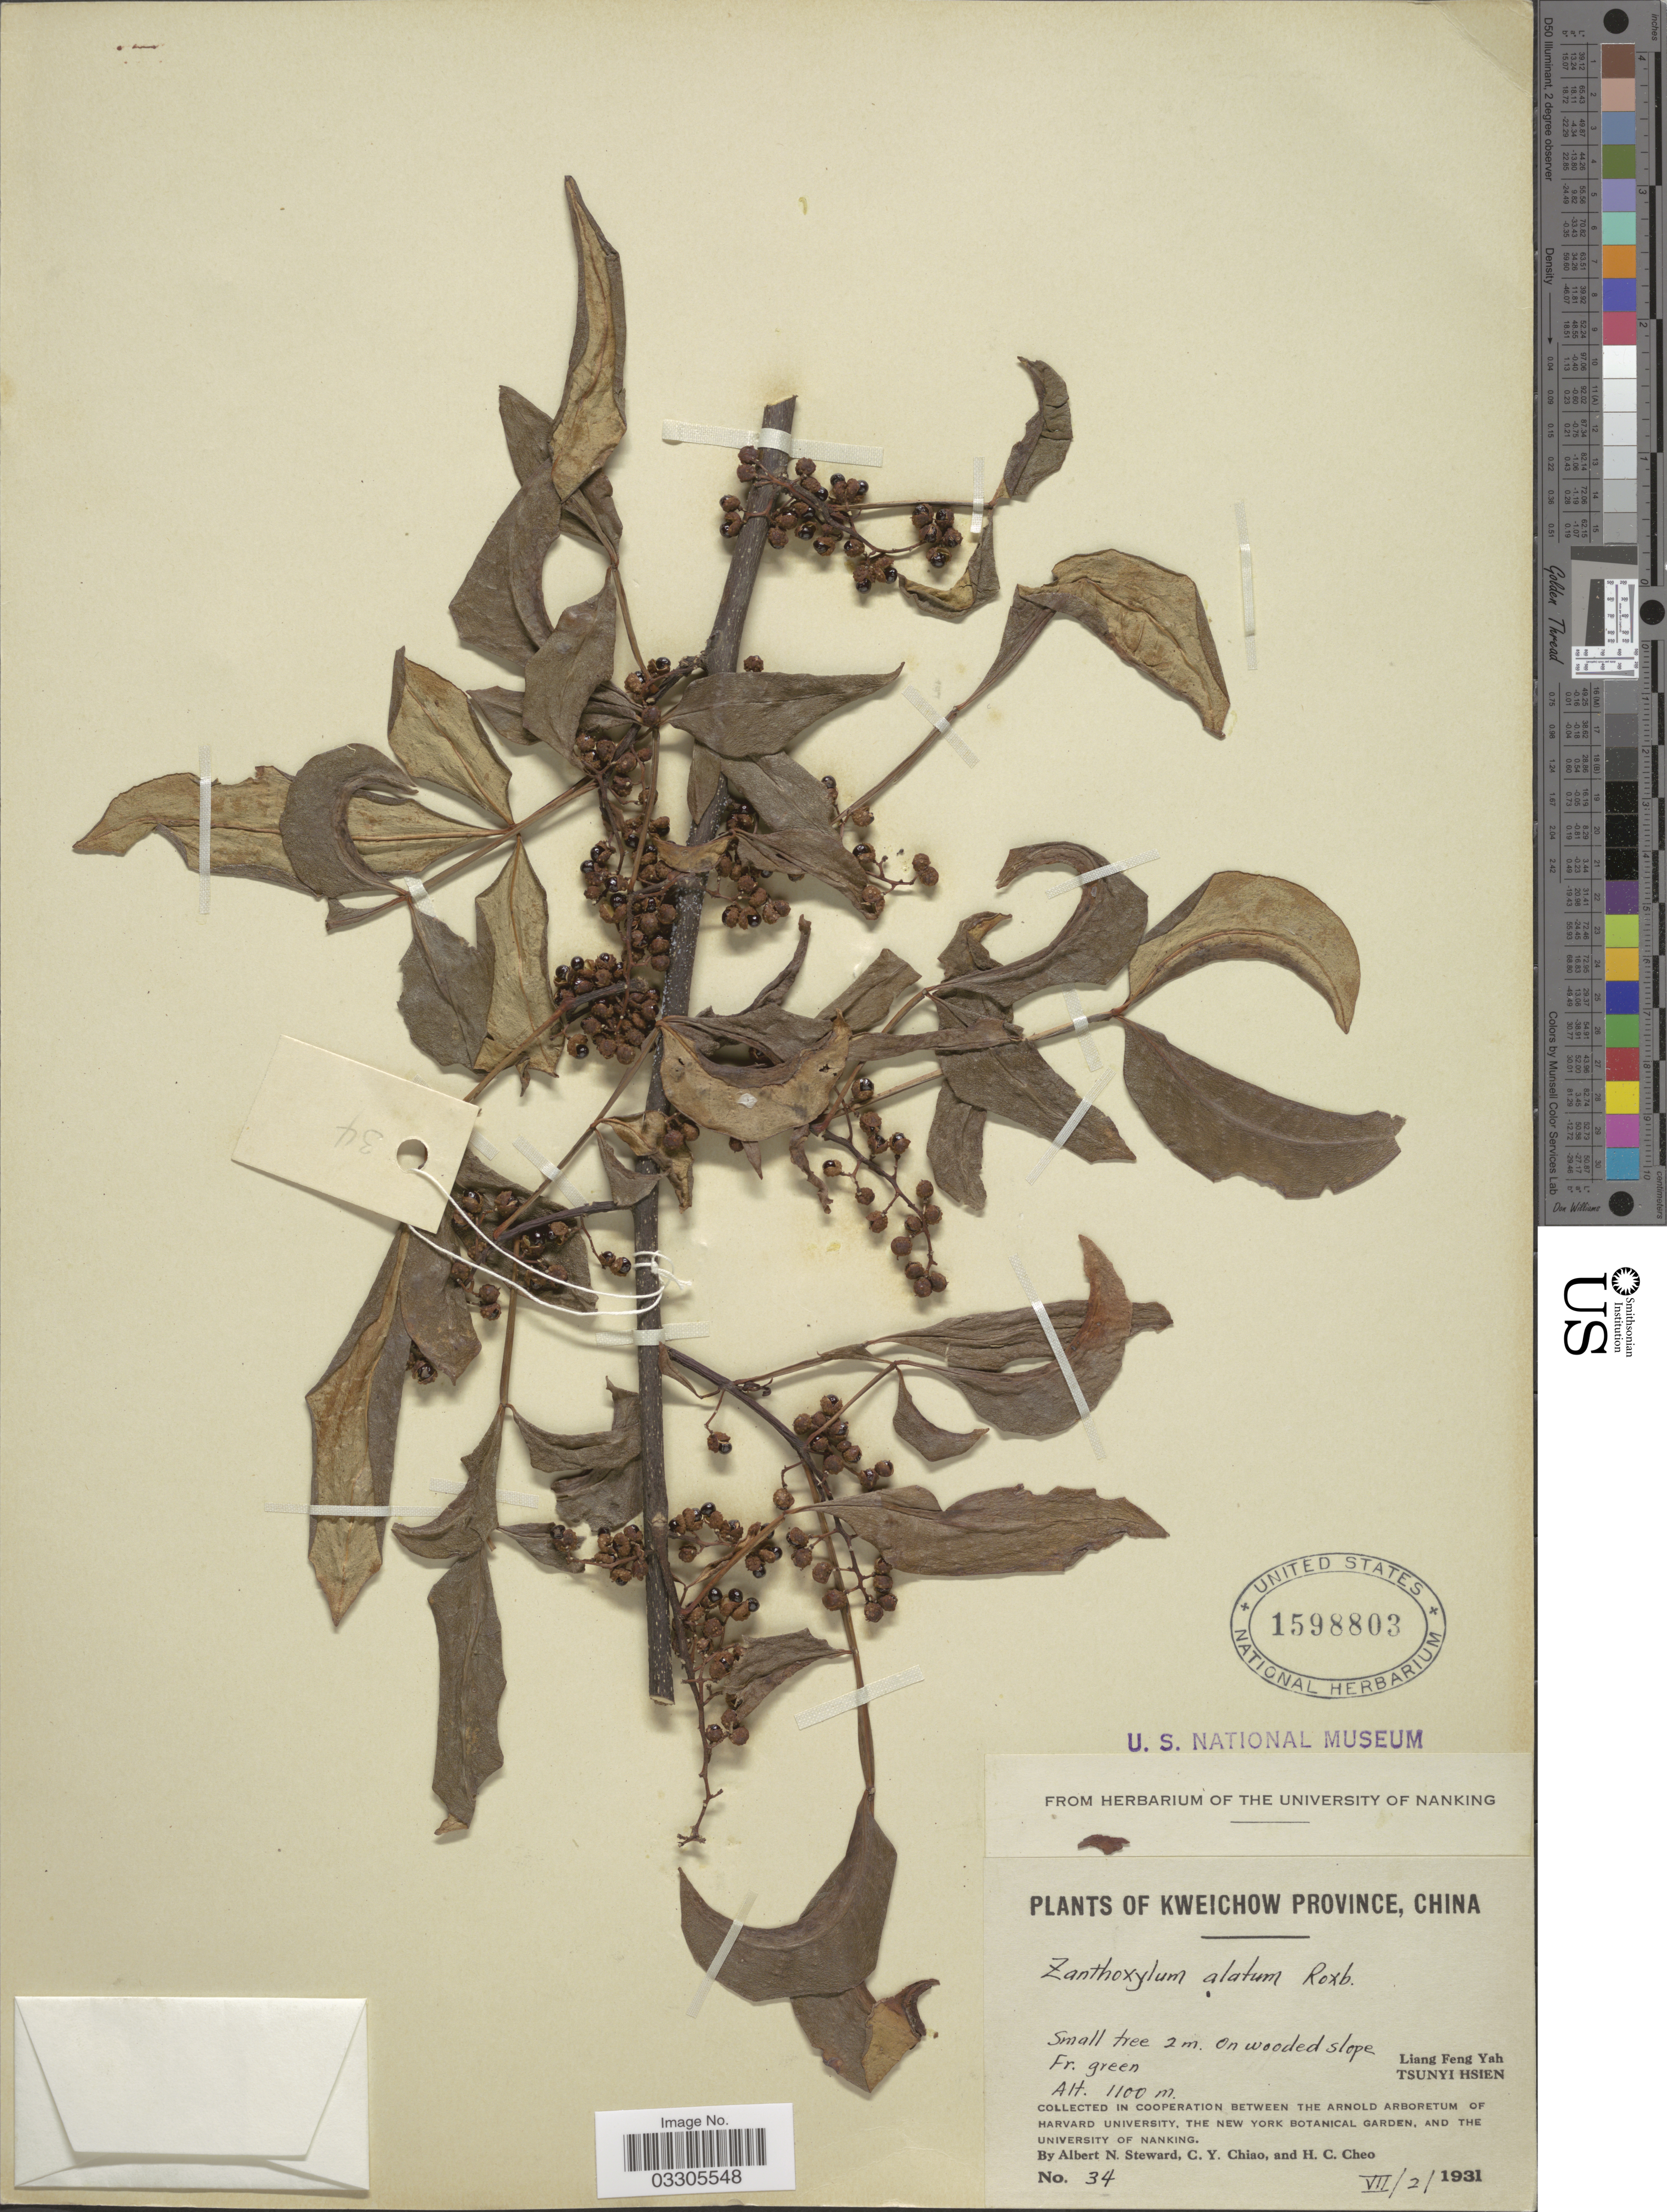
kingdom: Plantae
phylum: Tracheophyta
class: Magnoliopsida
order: Sapindales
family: Rutaceae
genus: Zanthoxylum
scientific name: Zanthoxylum armatum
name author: DC.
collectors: A. N. Steward, C. Y. Chiao & H. Cheo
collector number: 34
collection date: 1931-07-02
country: China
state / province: Guizhou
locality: Kweichow Province, Liang Feng Yah, Tsunyi Hsien.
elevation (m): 1100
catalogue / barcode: US 1598803